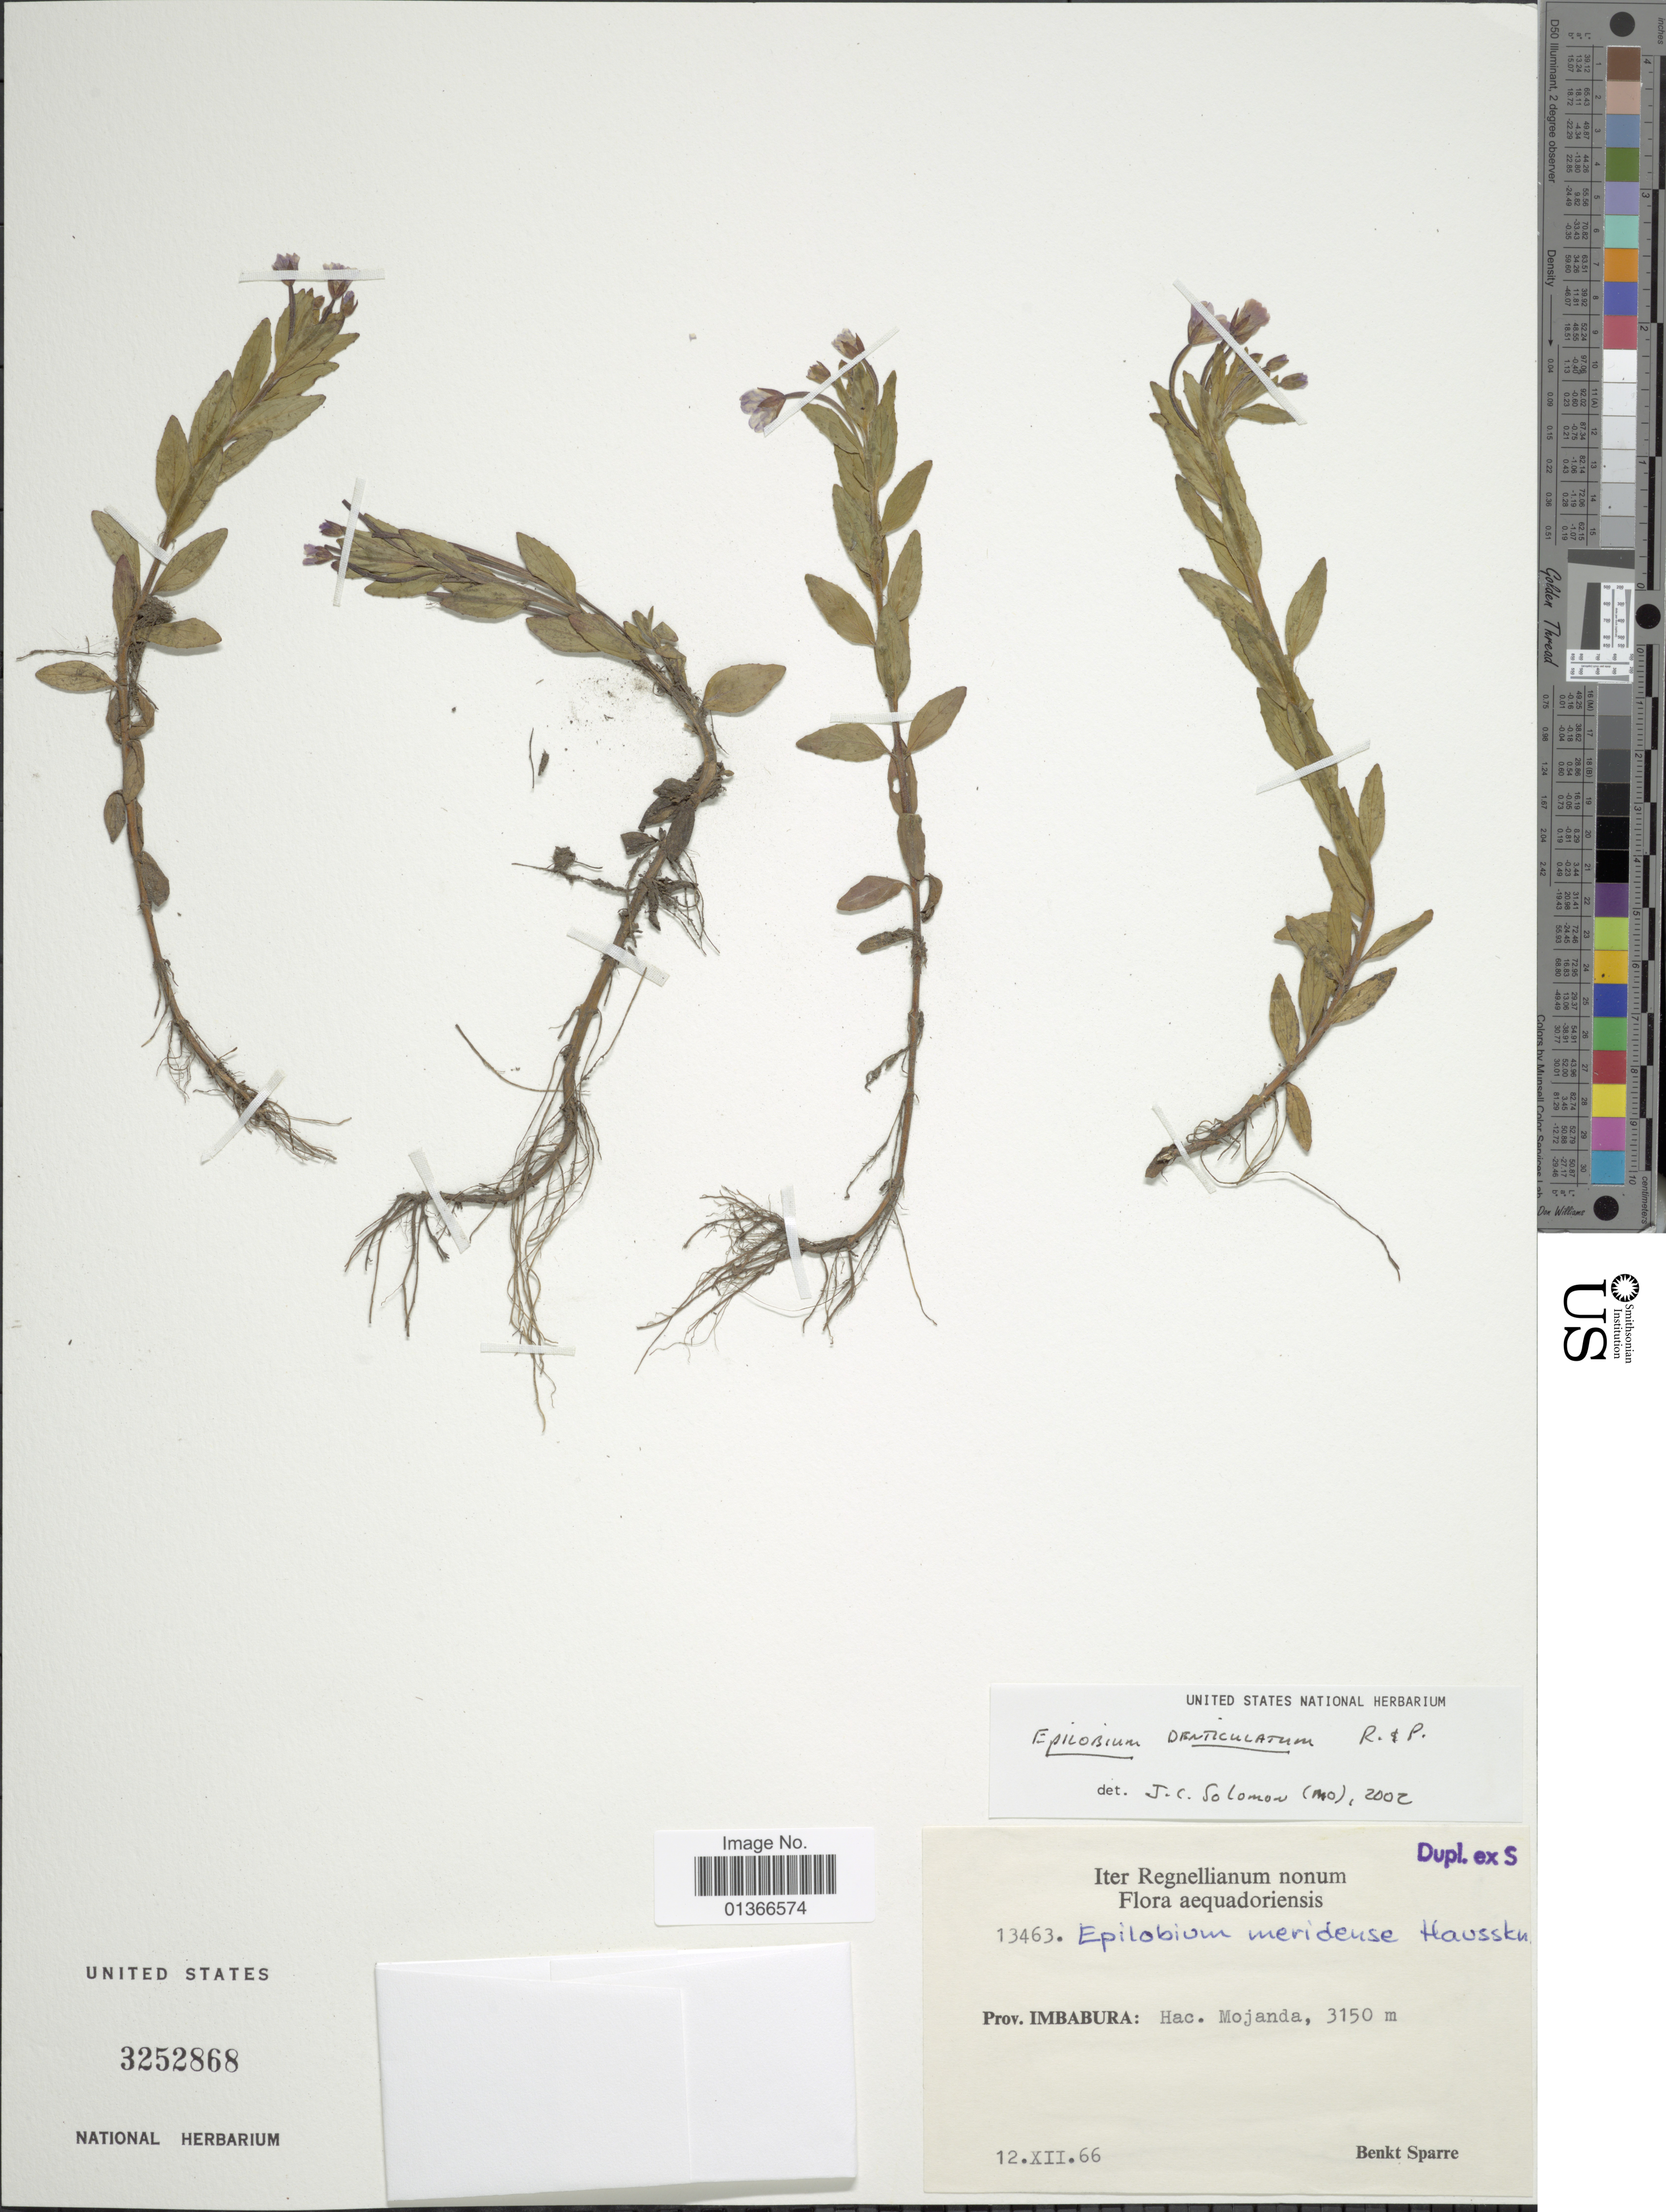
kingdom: Plantae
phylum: Tracheophyta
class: Magnoliopsida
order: Myrtales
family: Onagraceae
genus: Epilobium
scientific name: Epilobium denticulatum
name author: Ruiz & Pav.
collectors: B. Sparre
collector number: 13463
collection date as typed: Transcribed d/m/y: 12/12/66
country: Ecuador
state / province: Imbabura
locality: Hac. Mojanda.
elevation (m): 3150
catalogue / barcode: US 3252868